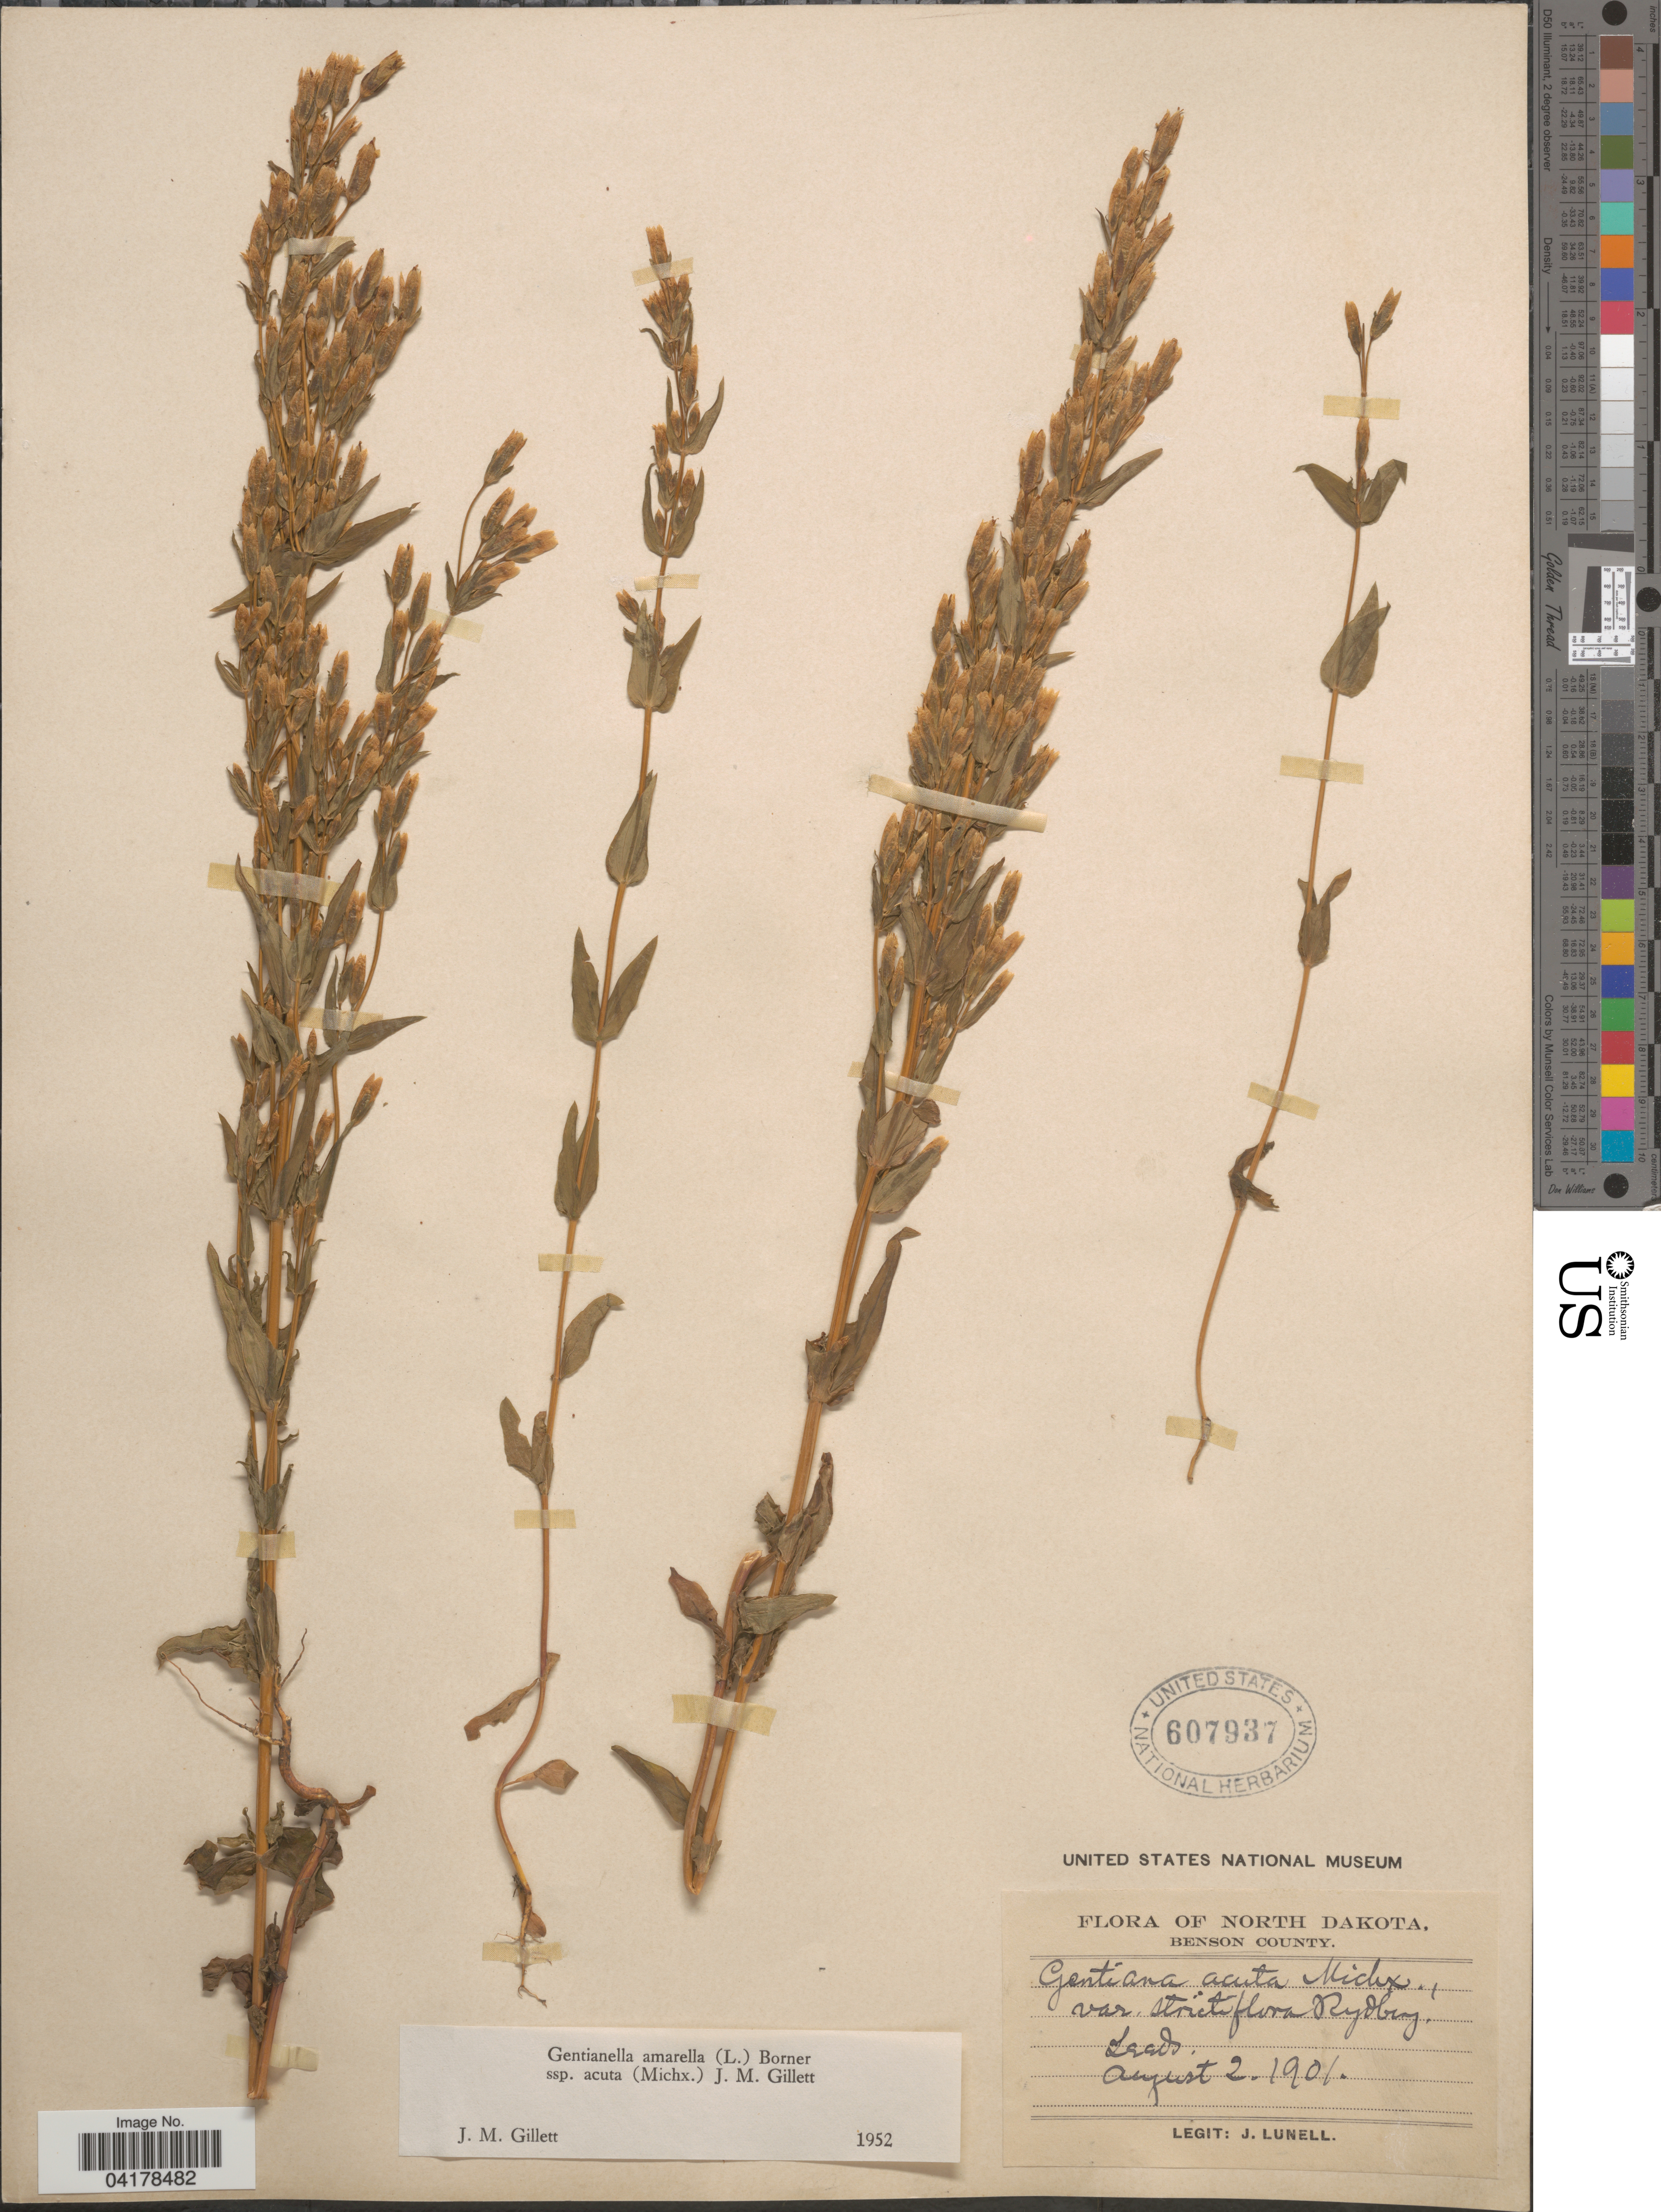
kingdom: Plantae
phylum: Tracheophyta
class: Magnoliopsida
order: Gentianales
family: Gentianaceae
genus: Gentianella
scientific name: Gentianella amarella subsp. acuta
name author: (Michx.) J.M. Gillett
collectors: J. Lunell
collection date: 1901-08-02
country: United States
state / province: North Dakota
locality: Benson County. Leeds.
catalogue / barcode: US 607937